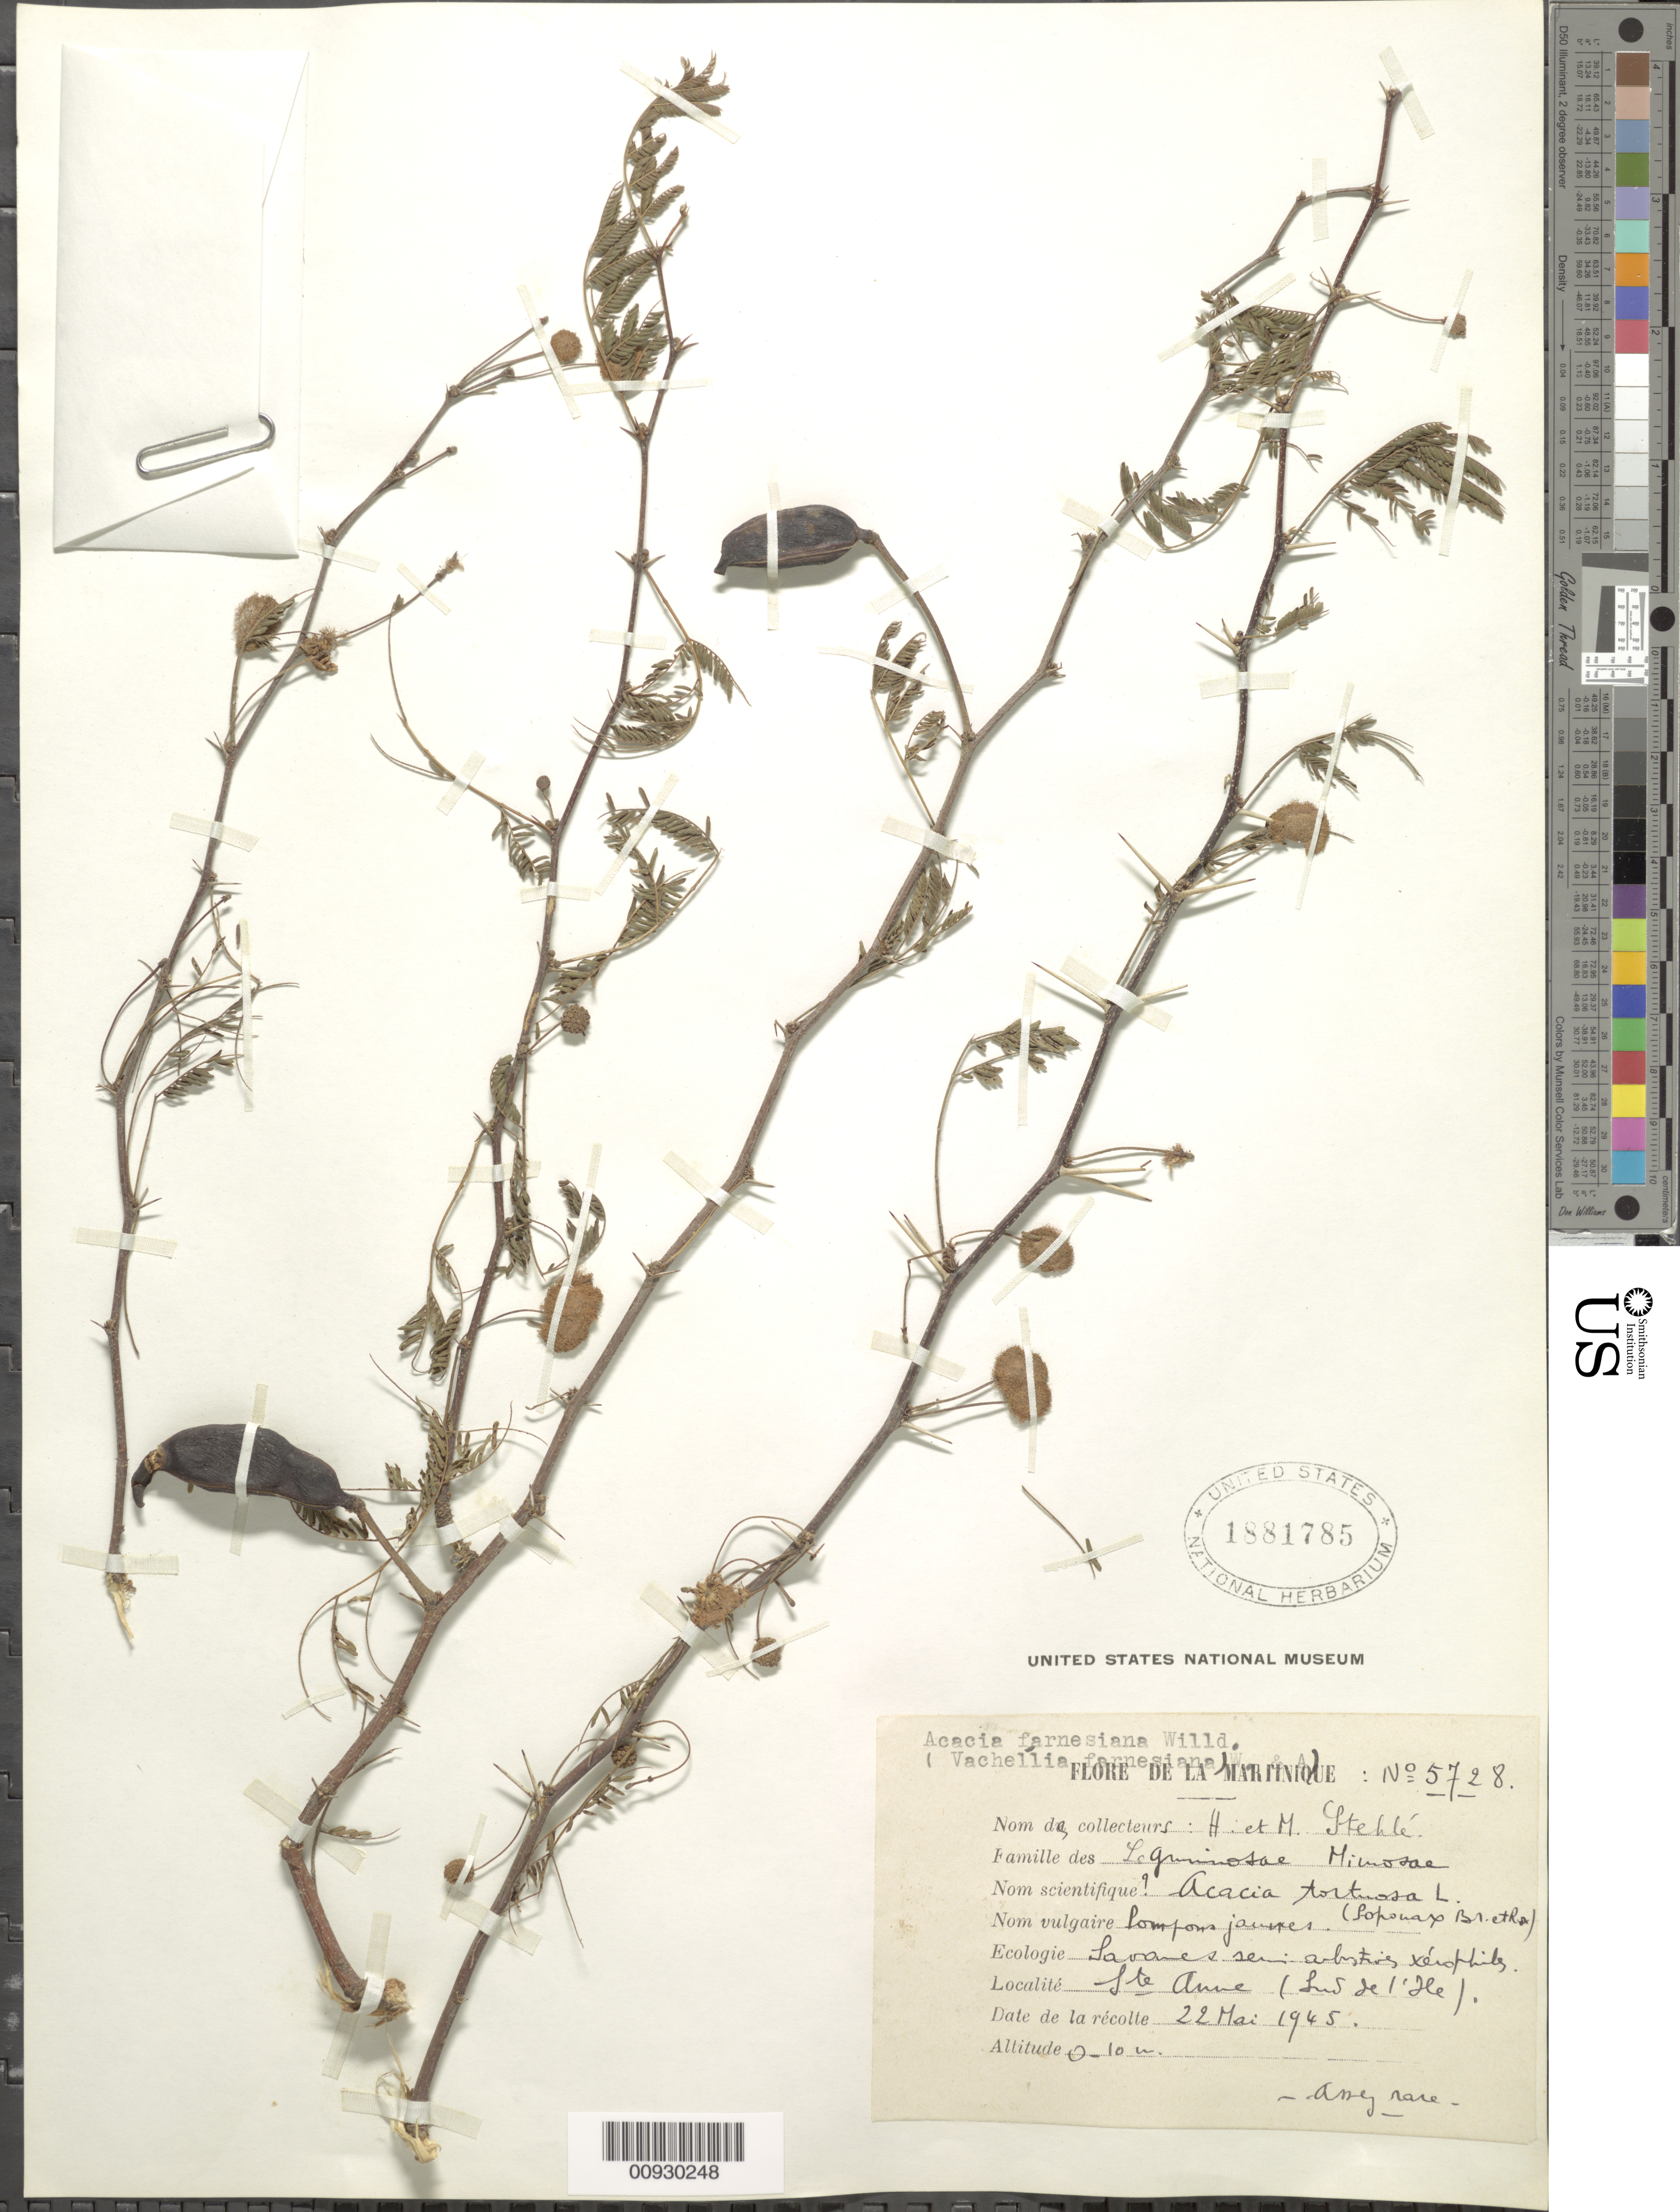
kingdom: Plantae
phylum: Tracheophyta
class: Magnoliopsida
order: Fabales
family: Fabaceae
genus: Vachellia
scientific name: Vachellia farnesiana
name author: (L.) Wight & Arn.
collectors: H. Stehlé & M. Stehlé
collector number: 5728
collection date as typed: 22 May 1945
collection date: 1945-05-22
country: Martinique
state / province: Le Marin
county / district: Sainte-Anne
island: Martinique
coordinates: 0 N, 0 E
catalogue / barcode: US 1881785